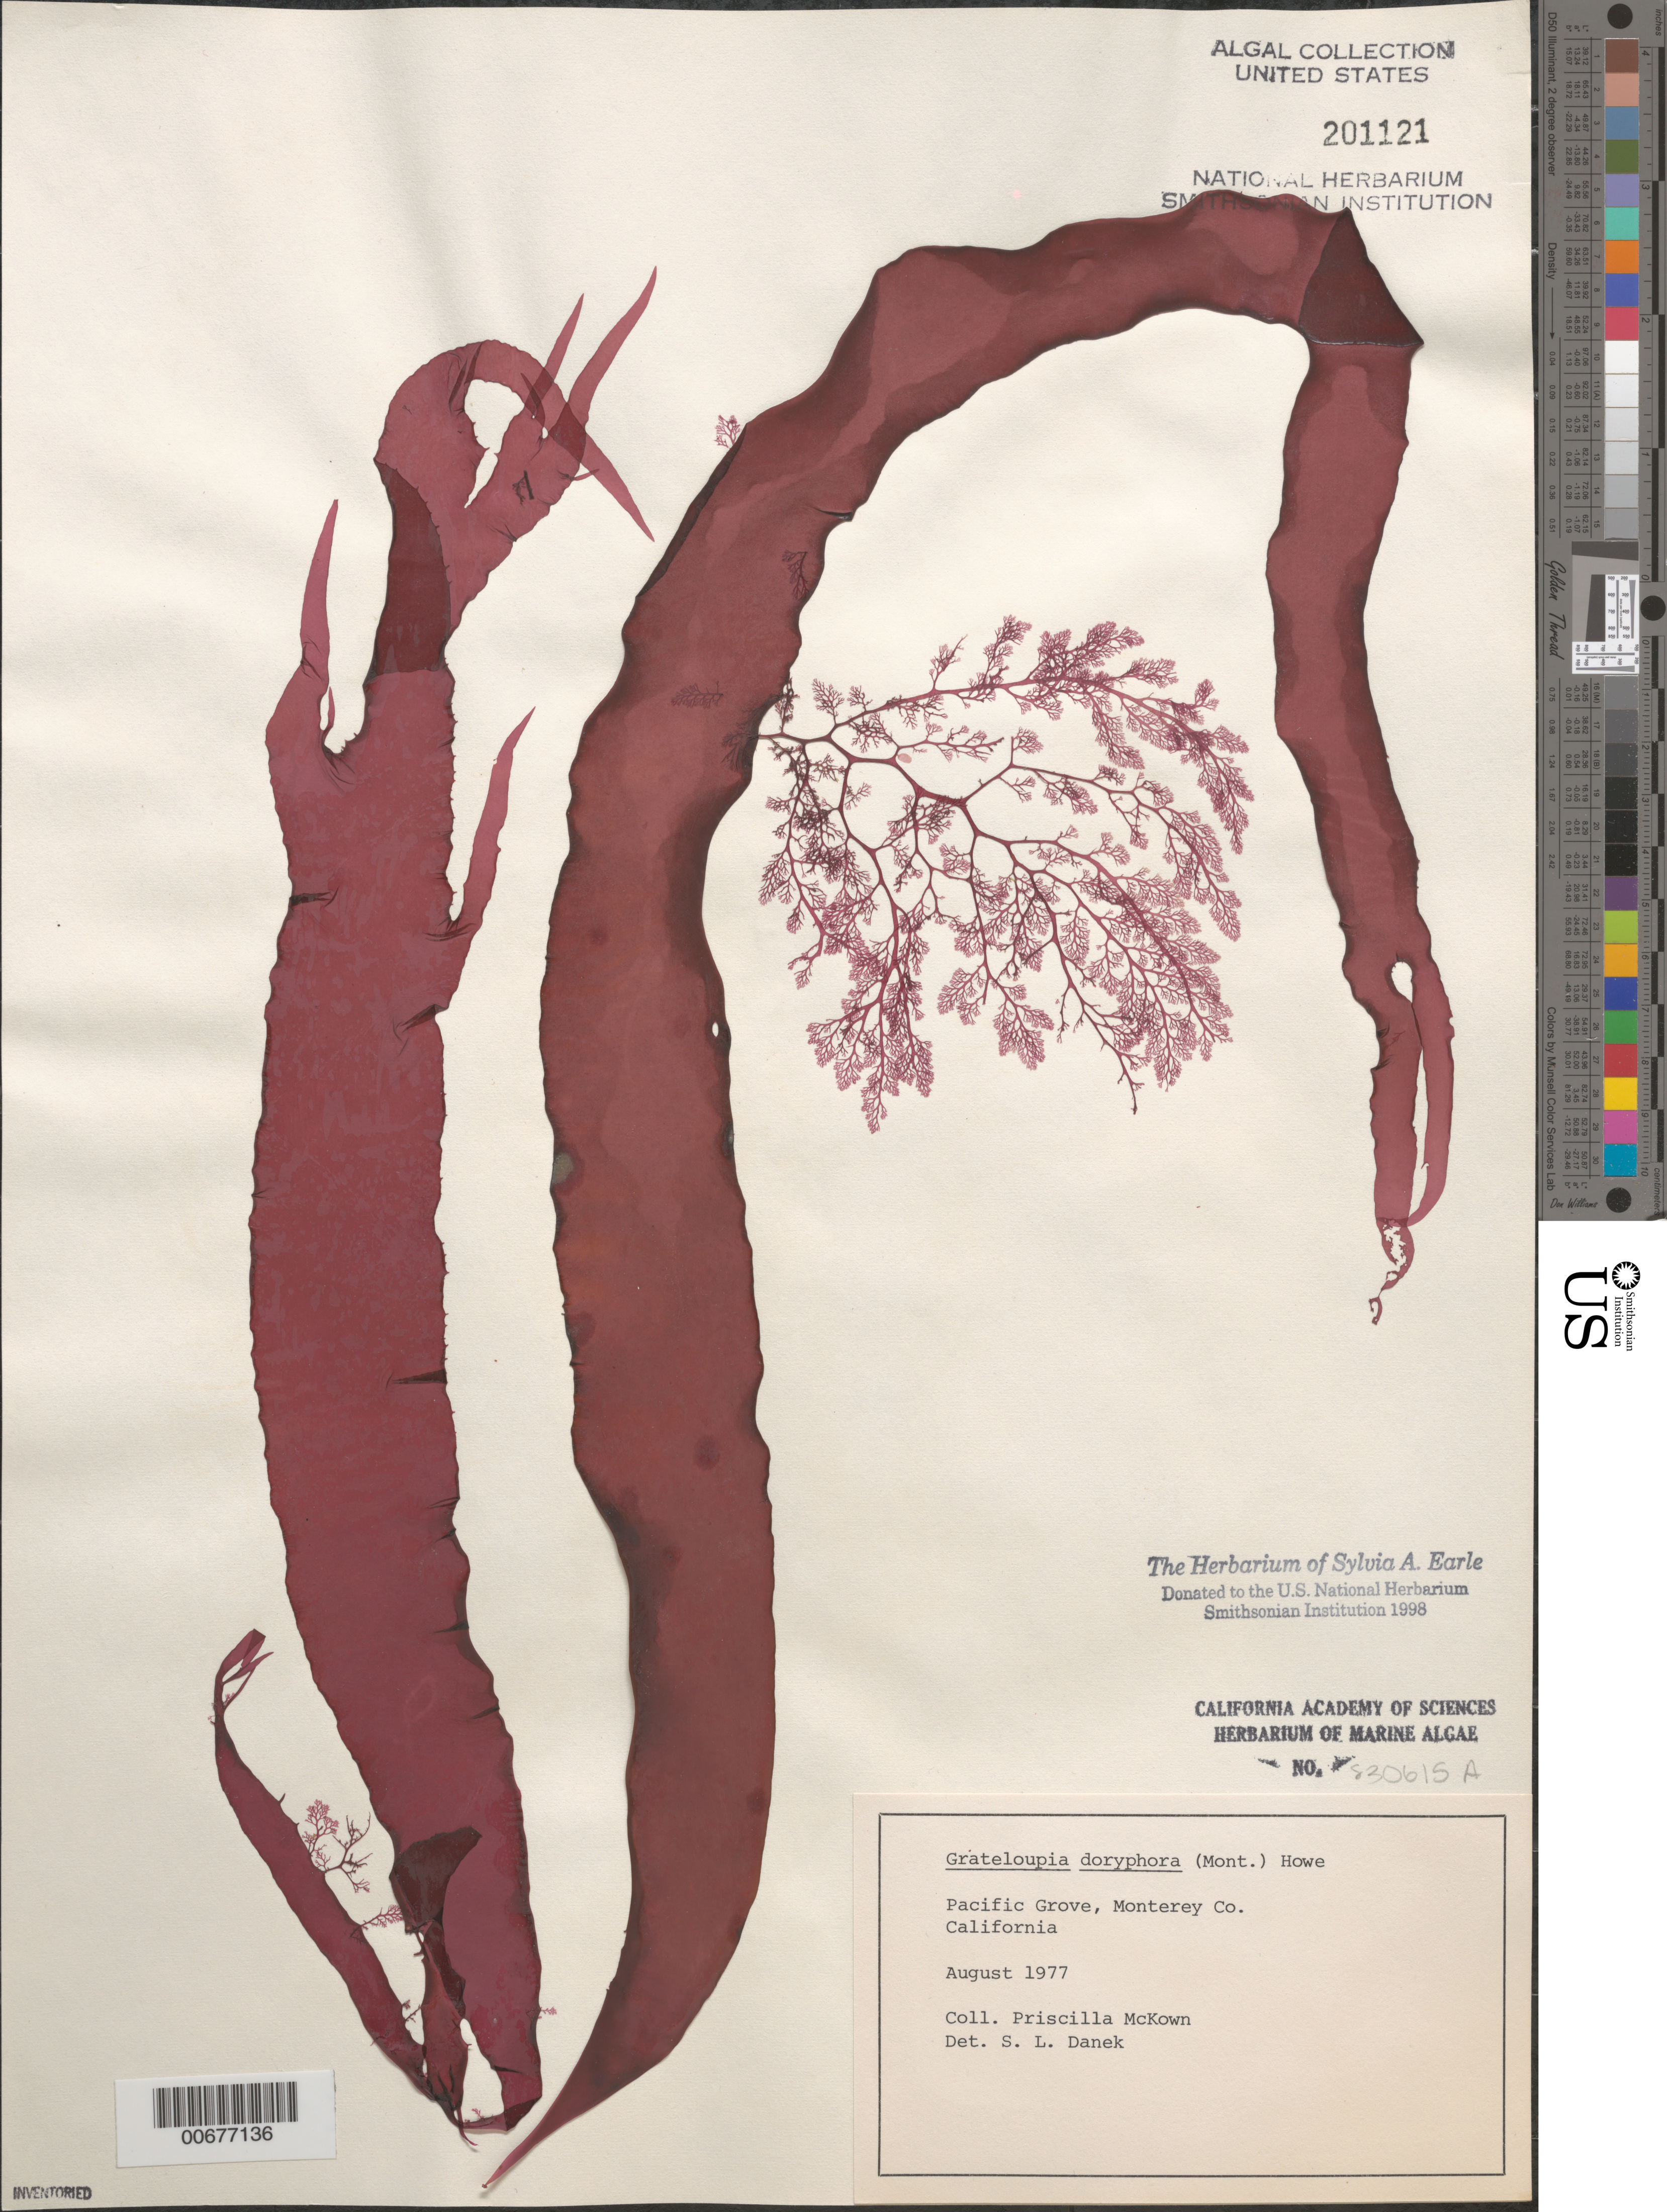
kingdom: Plantae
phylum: Rhodophyta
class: Florideophyceae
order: Halymeniales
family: Halymeniaceae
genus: Grateloupia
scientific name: Grateloupia doryphora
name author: (Mont.) Howe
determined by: Danek, S. L.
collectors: P. McKown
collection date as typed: Aug 1977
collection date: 1977-08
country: United States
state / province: California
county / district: Monterey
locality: Pacific Grove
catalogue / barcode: US 201121